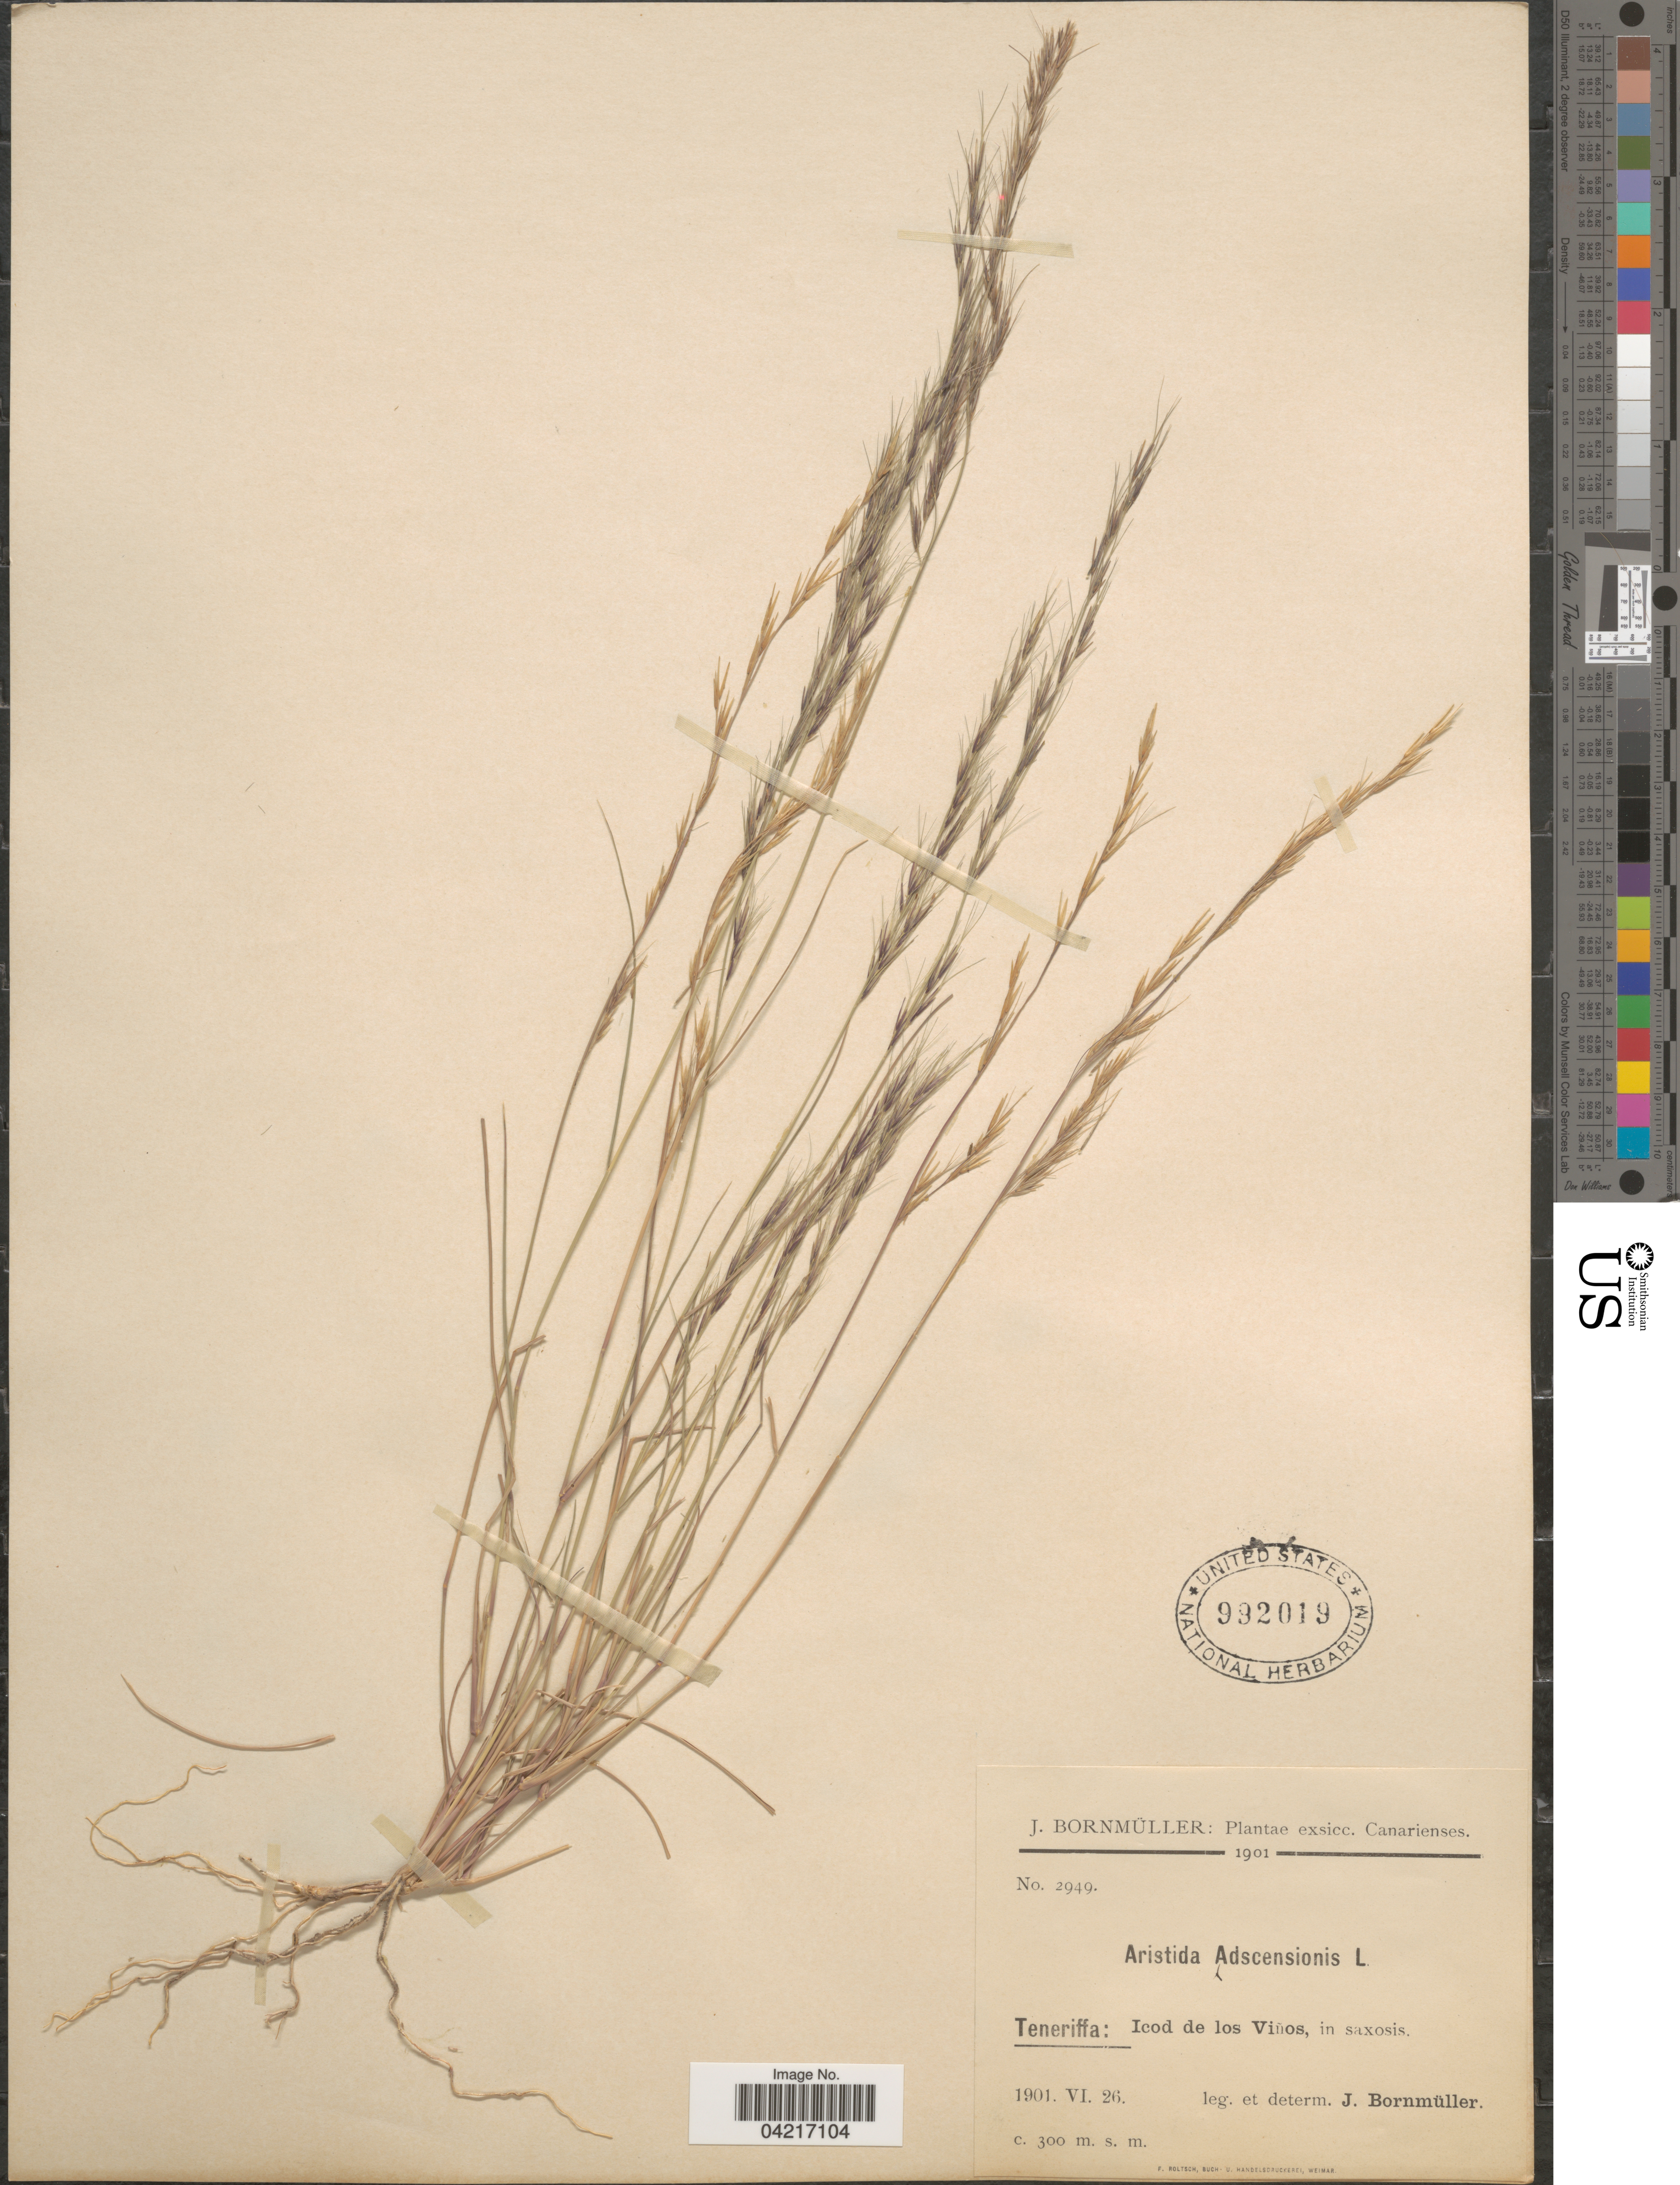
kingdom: Plantae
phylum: Tracheophyta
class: Liliopsida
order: Poales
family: Poaceae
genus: Aristida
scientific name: Aristida adscensionis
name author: L.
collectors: J. Bornmüller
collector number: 2949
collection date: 1901-06-26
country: Spain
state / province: Canarias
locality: Canarienses. Teneriffa: Icod de los Viños, in saxosis.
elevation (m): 300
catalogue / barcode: US 992019